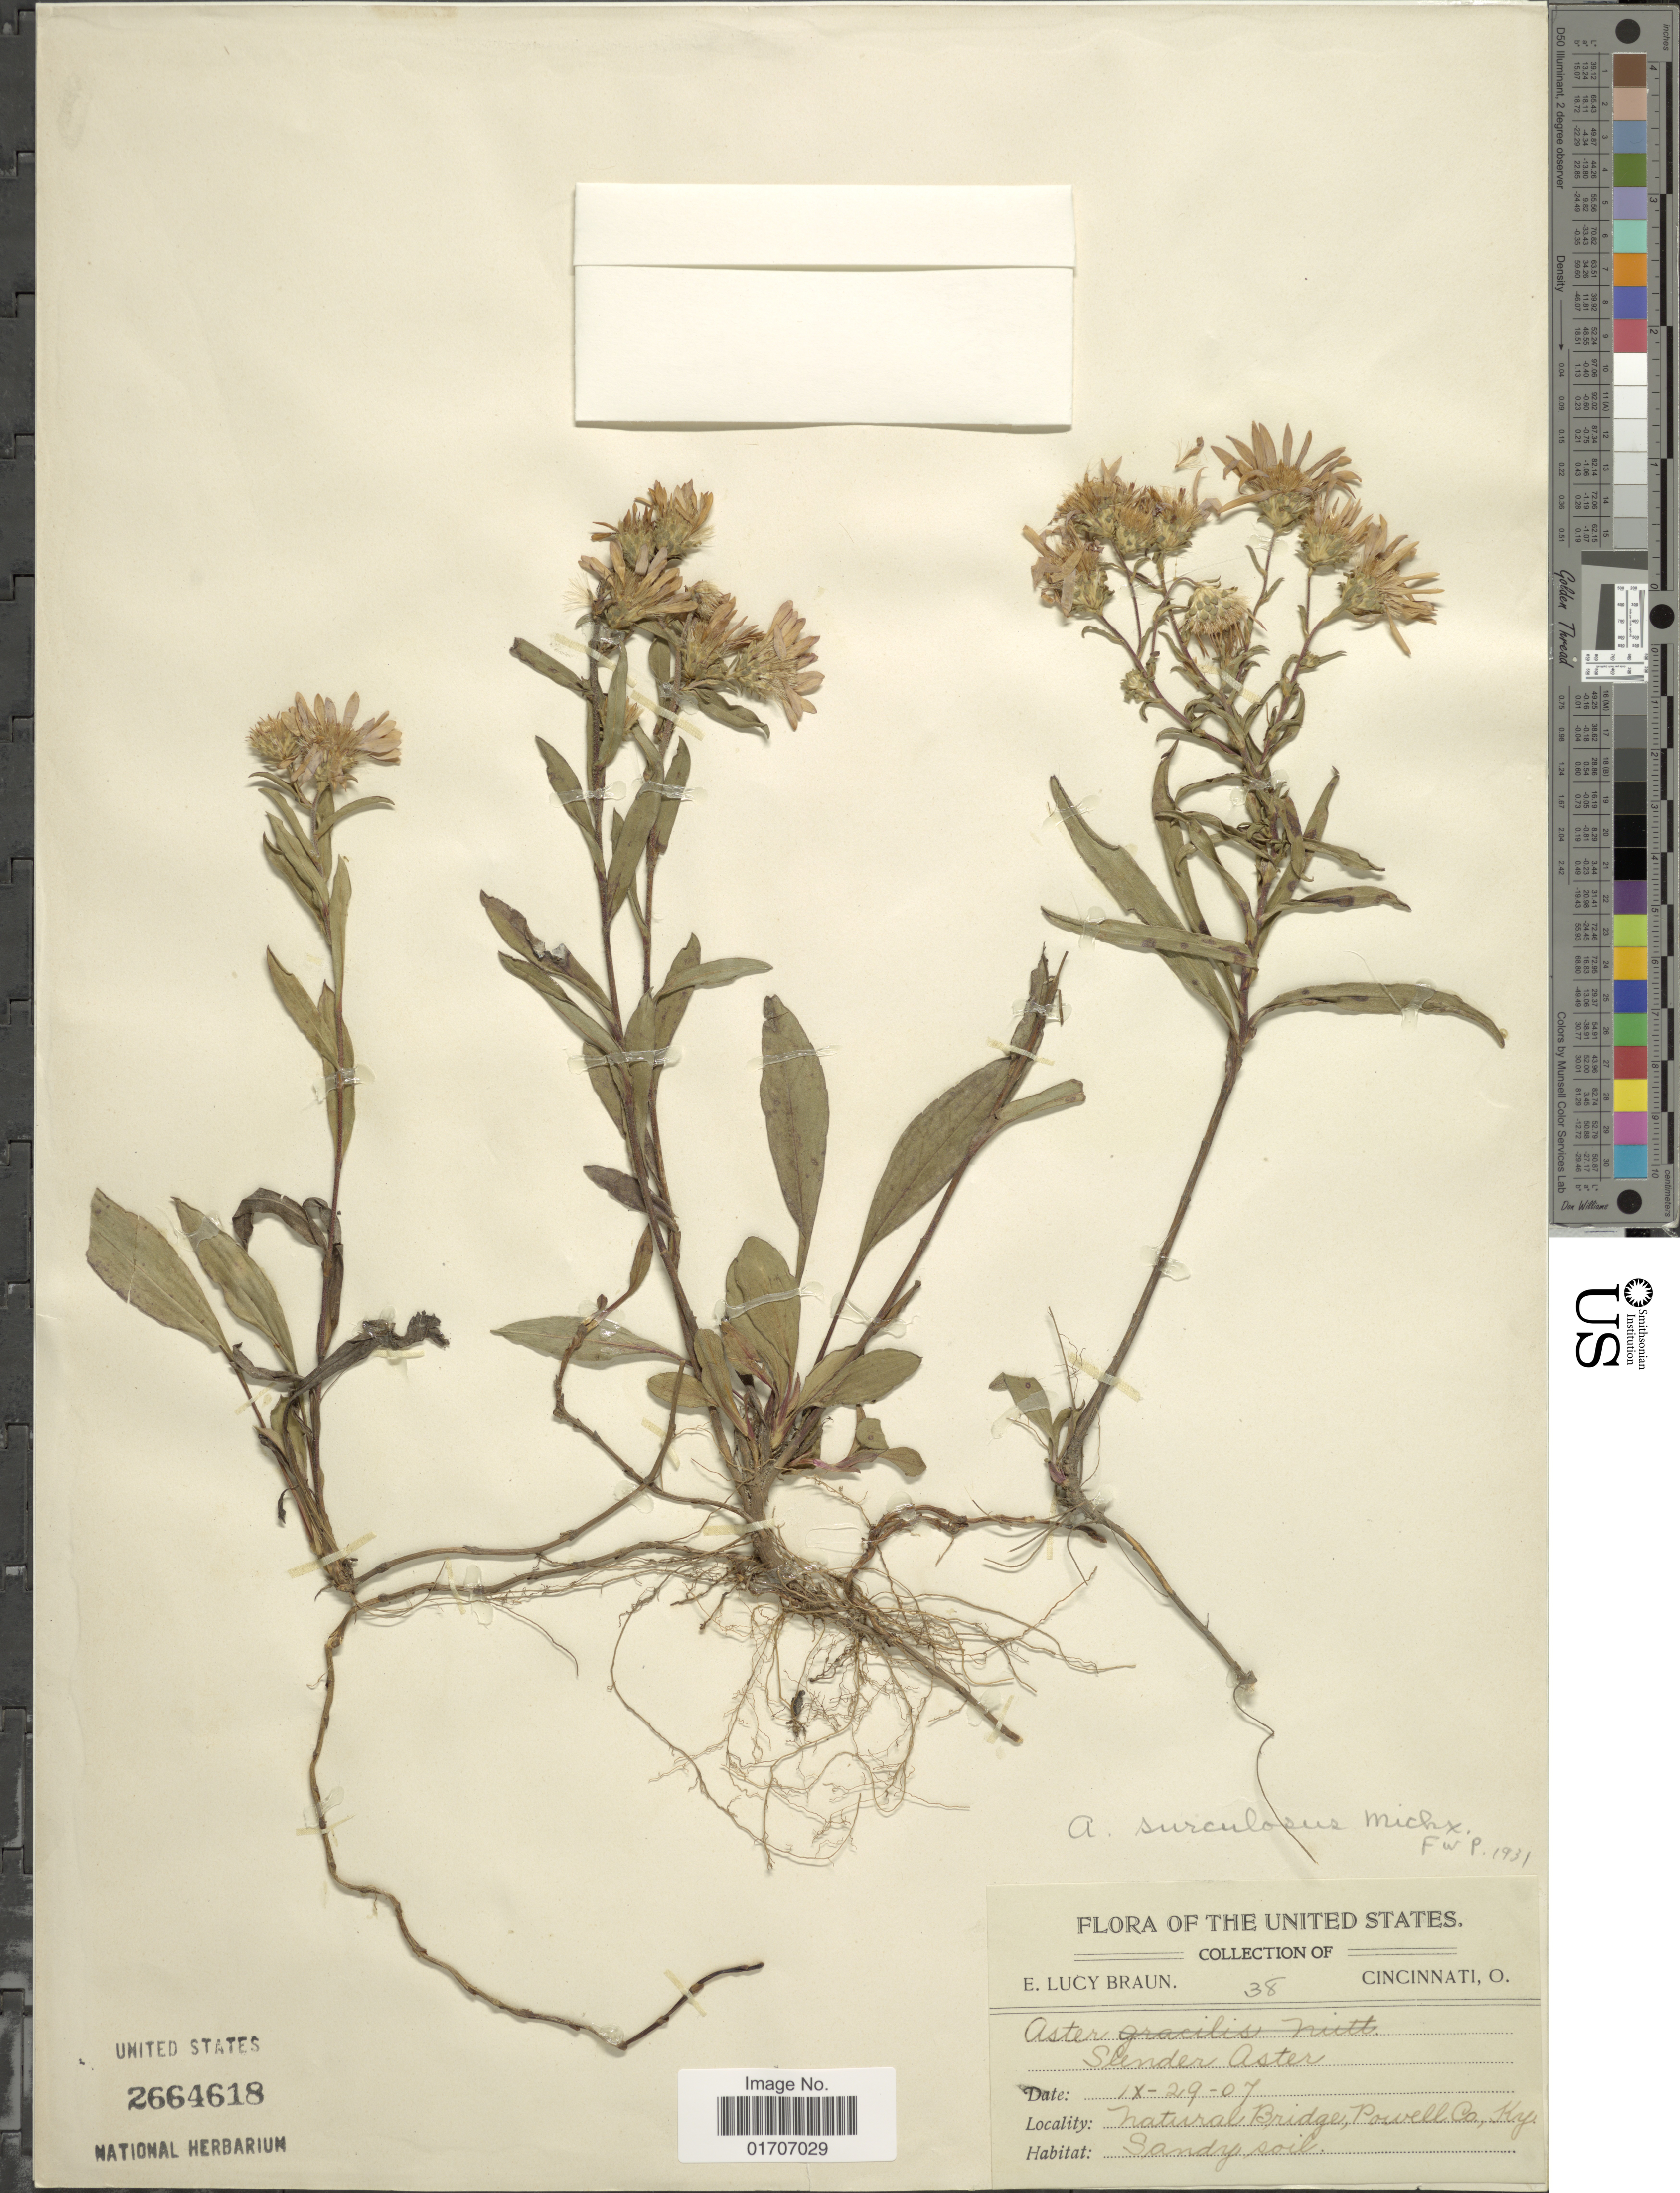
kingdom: Plantae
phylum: Tracheophyta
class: Magnoliopsida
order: Asterales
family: Asteraceae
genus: Eurybia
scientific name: Eurybia surculosa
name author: (Michx.) G.L. Nesom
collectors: E. L. Braun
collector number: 38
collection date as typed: Transcribed d/m/y: 29/9/7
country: United States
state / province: Kentucky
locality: Natural Bridge, Powell Co.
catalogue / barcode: US 2664618